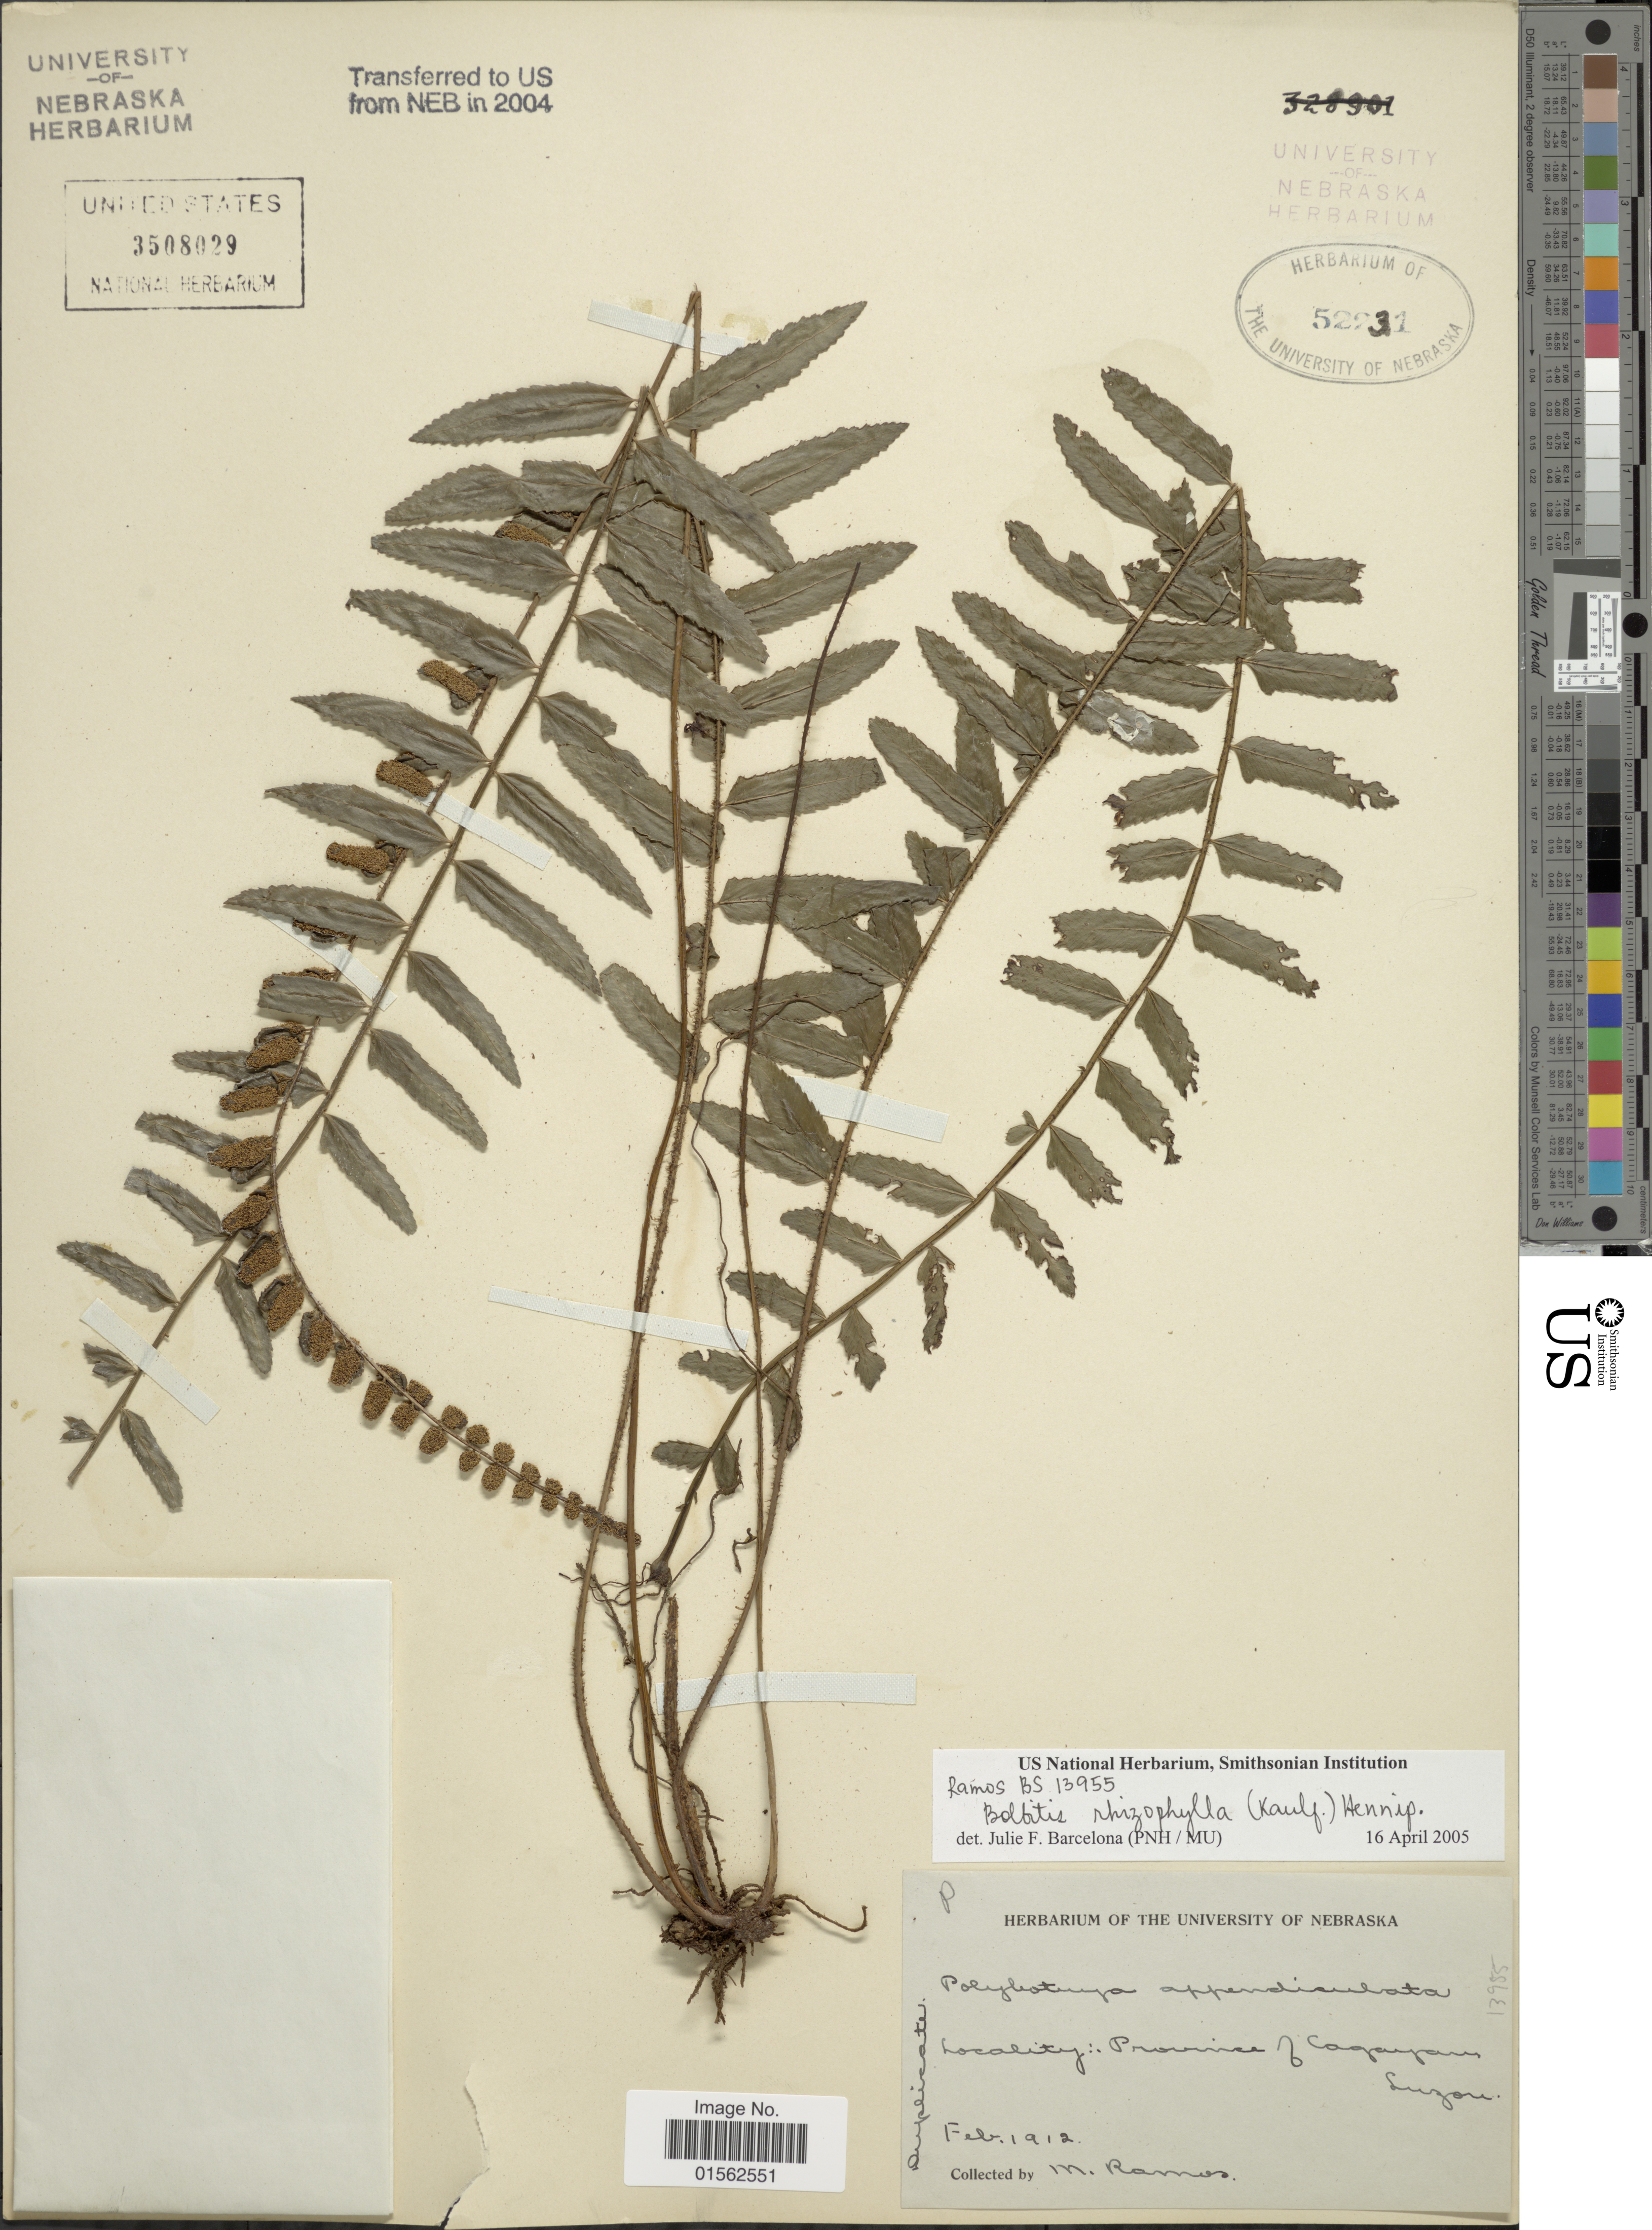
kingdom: Plantae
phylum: Tracheophyta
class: Polypodiopsida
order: Polypodiales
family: Dryopteridaceae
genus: Bolbitis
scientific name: Bolbitis rhizophylla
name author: (Kaulf.) Hennipman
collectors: M. Ramos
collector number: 13955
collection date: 1912-02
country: Philippines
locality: Province of Cagayanu, Luzon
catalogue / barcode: US 3508029